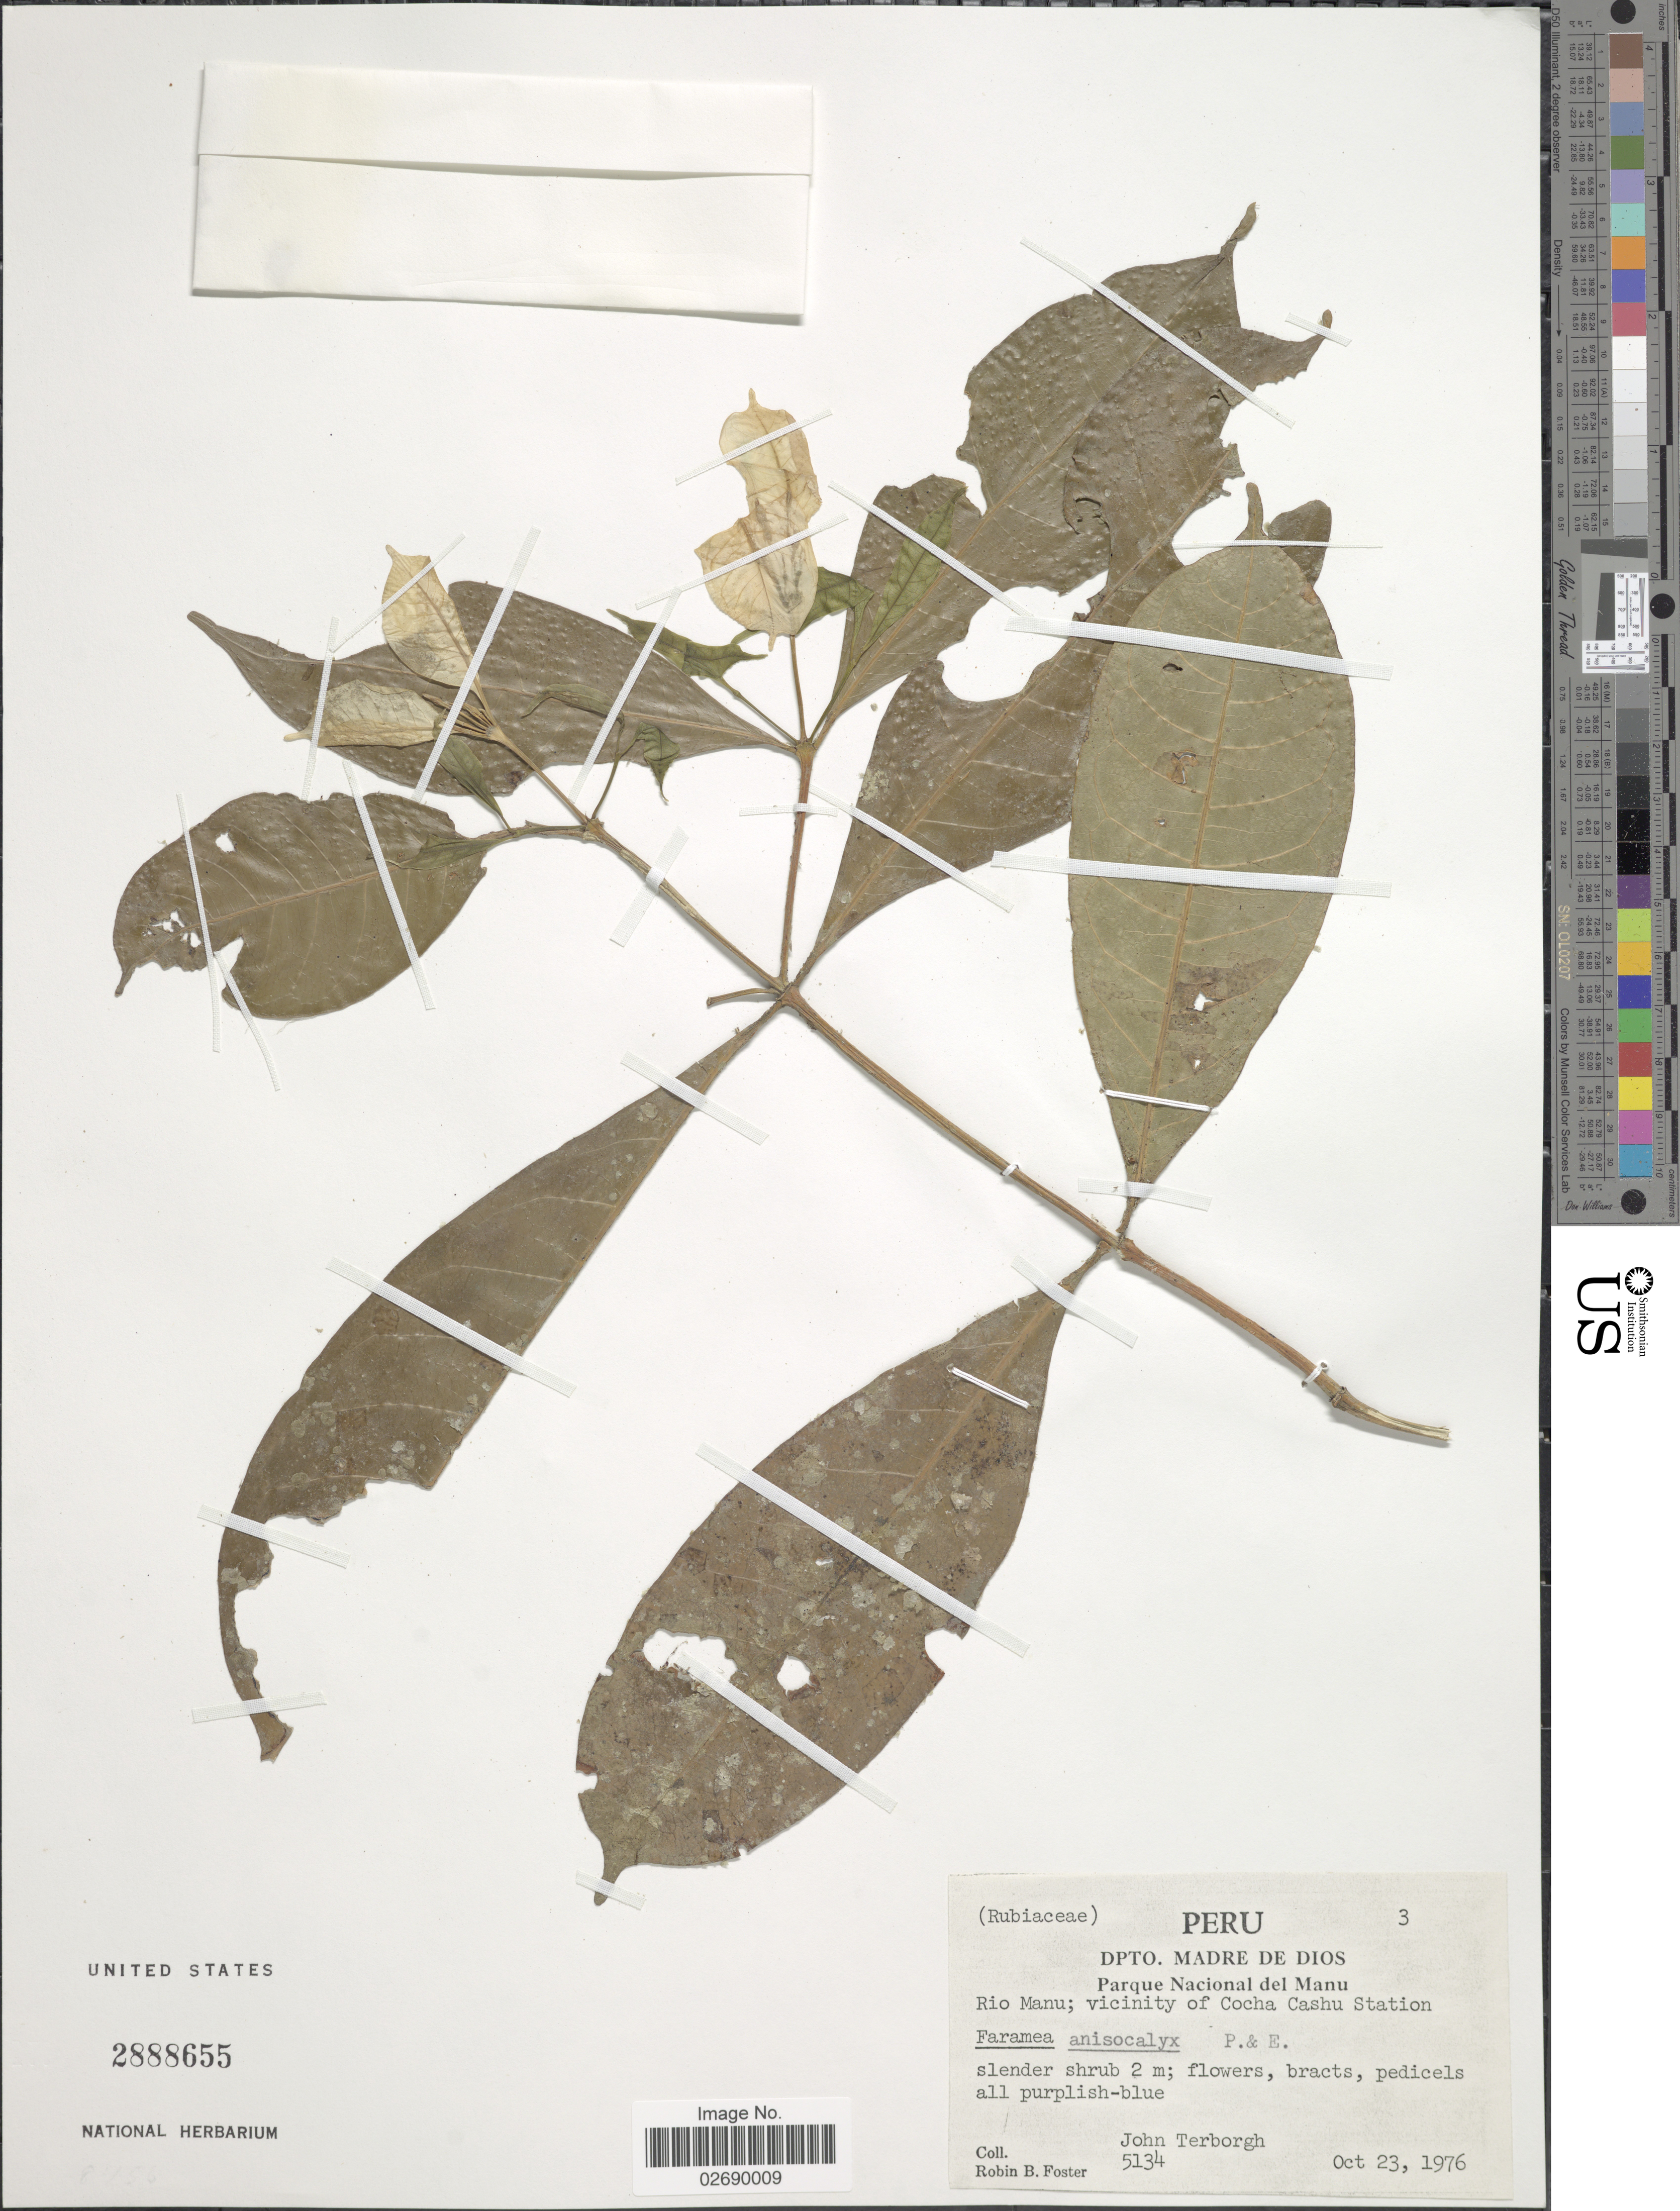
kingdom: Plantae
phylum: Tracheophyta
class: Magnoliopsida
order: Gentianales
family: Rubiaceae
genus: Faramea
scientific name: Faramea anisocalyx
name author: Poepp. & Endl.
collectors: J. Terborgh & R. B. Foster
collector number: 5134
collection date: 1976-10-23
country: Peru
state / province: Madre de Dios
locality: Parque Nacional del Manu. Rio Manu; vicinity of Cocha Cashu Station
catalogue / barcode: US 2888655